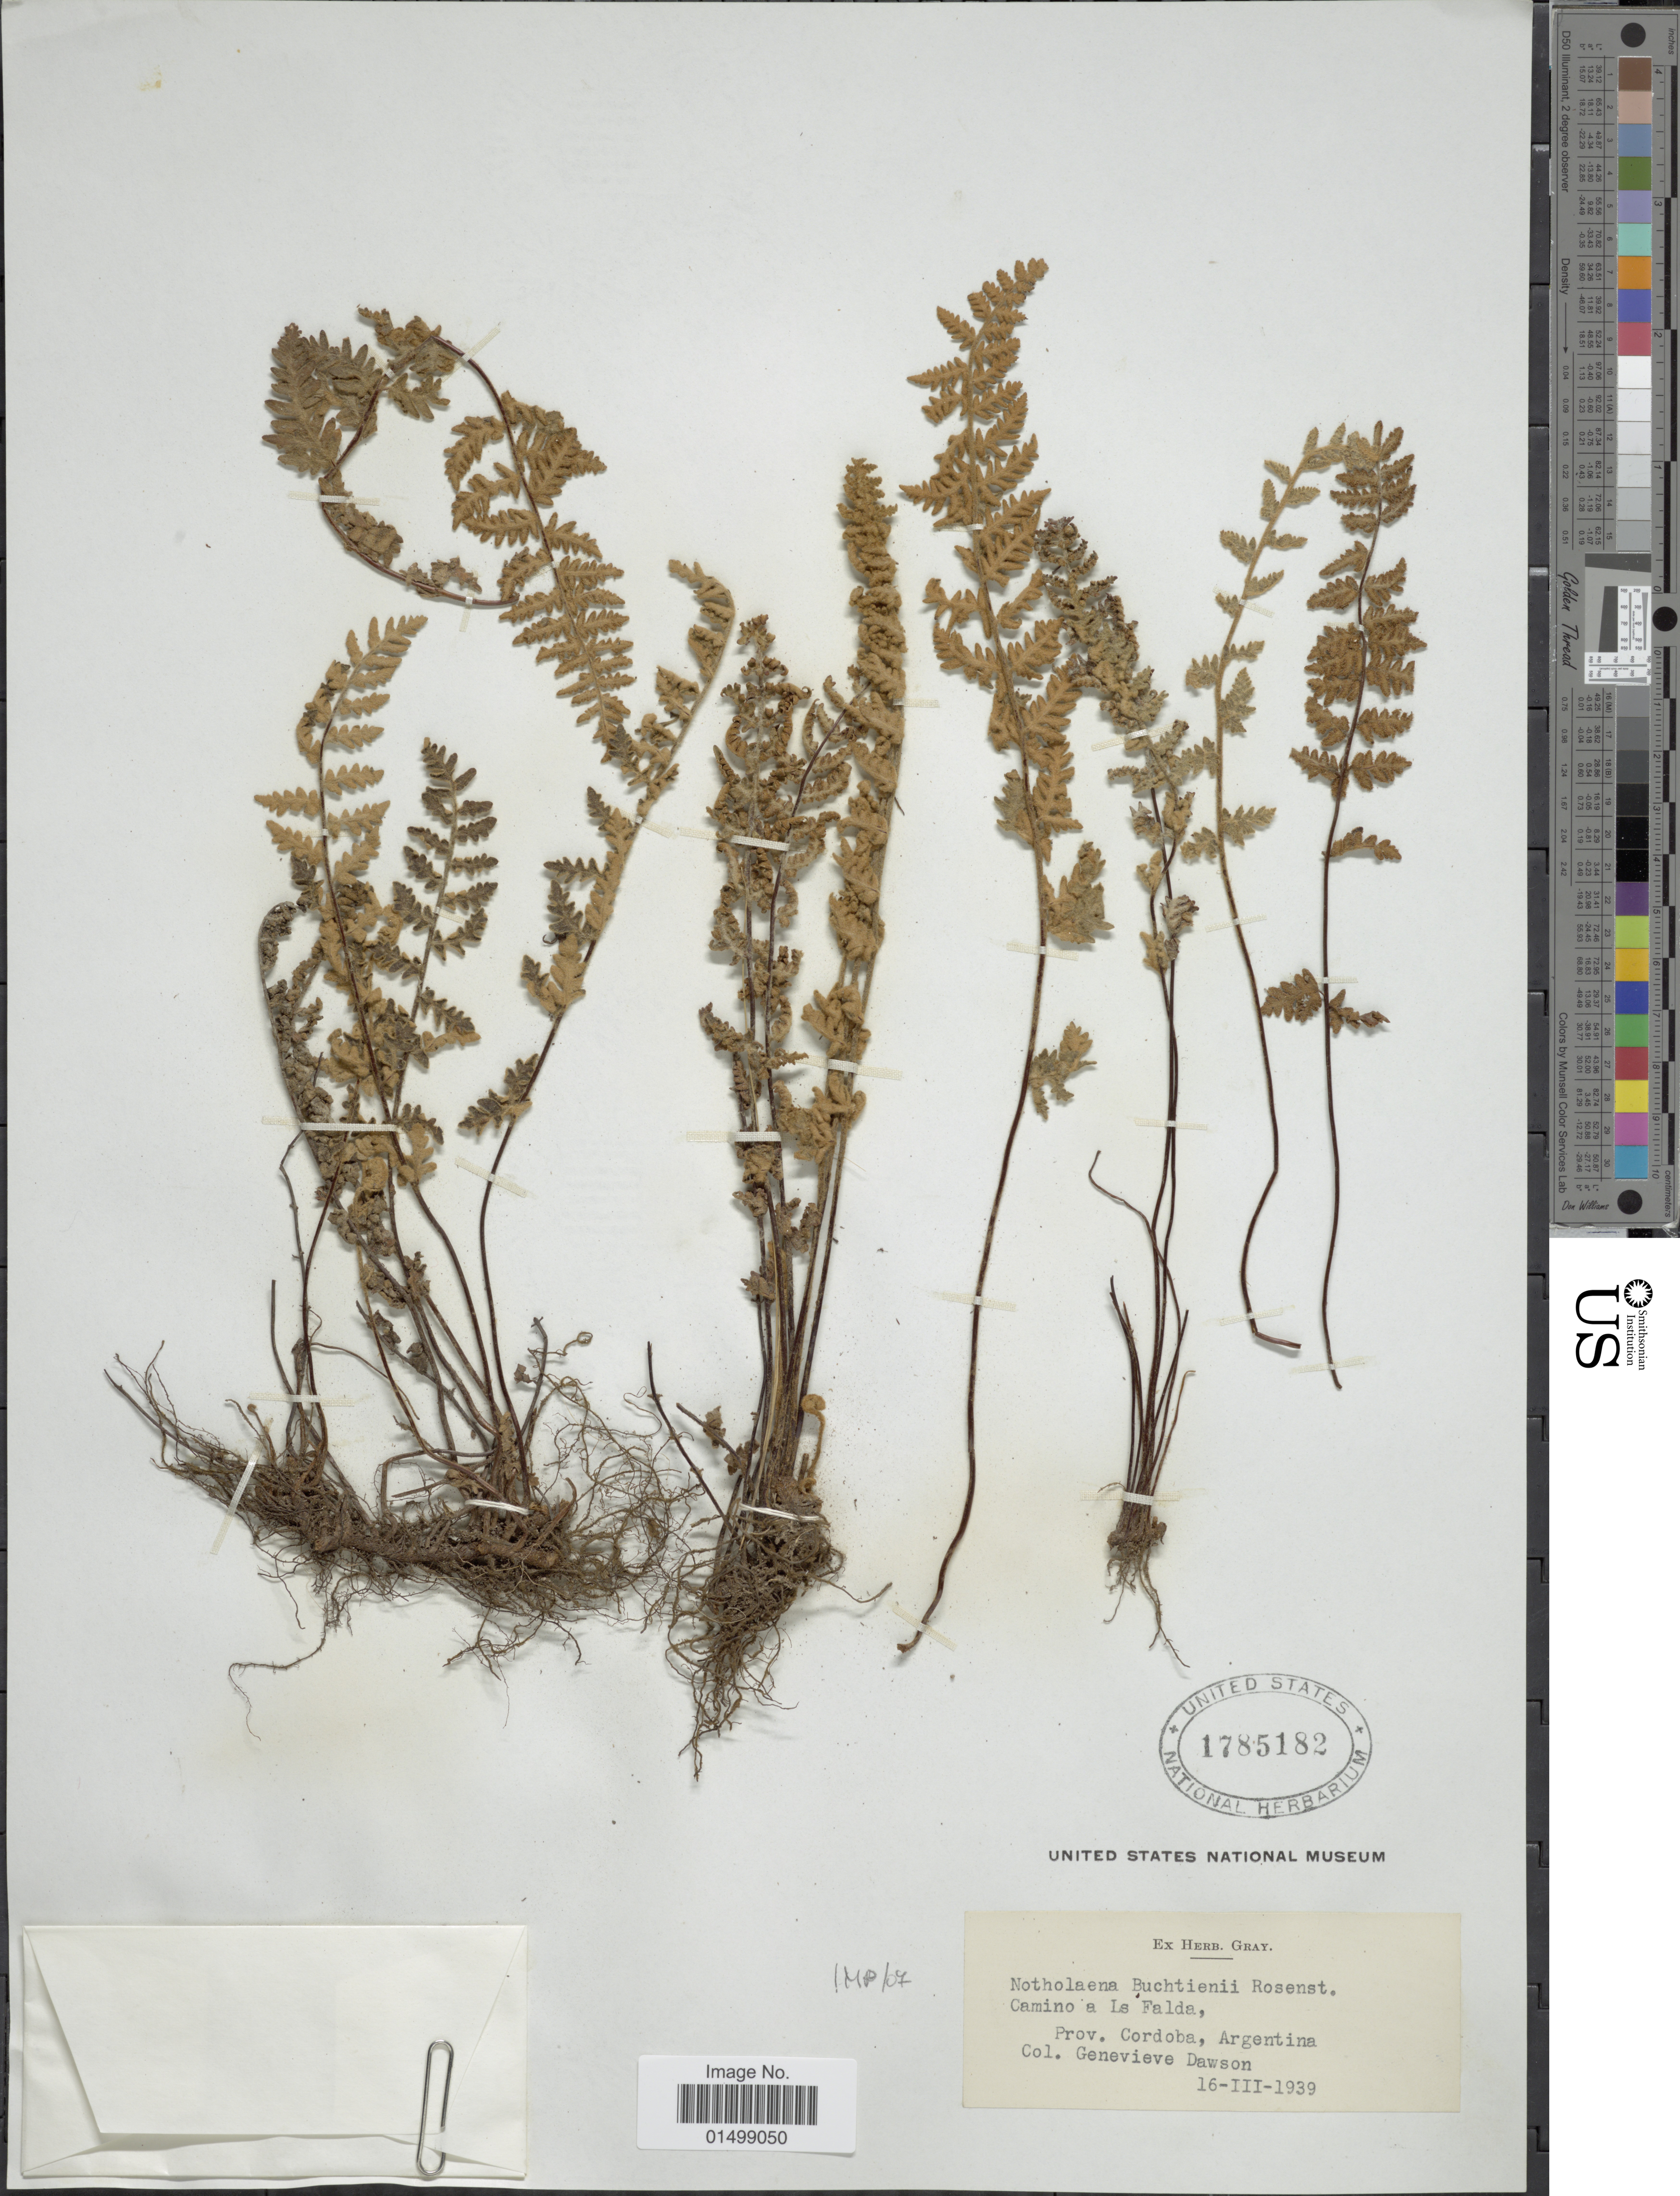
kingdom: Plantae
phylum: Tracheophyta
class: Polypodiopsida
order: Polypodiales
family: Pteridaceae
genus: Cheilanthes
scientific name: Cheilanthes buchtienii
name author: (Rosenst.) R.M. Tryon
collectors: G. Dawson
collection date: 1939-03-16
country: Argentina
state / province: Cordoba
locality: Camino a La Falda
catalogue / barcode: US 1785182